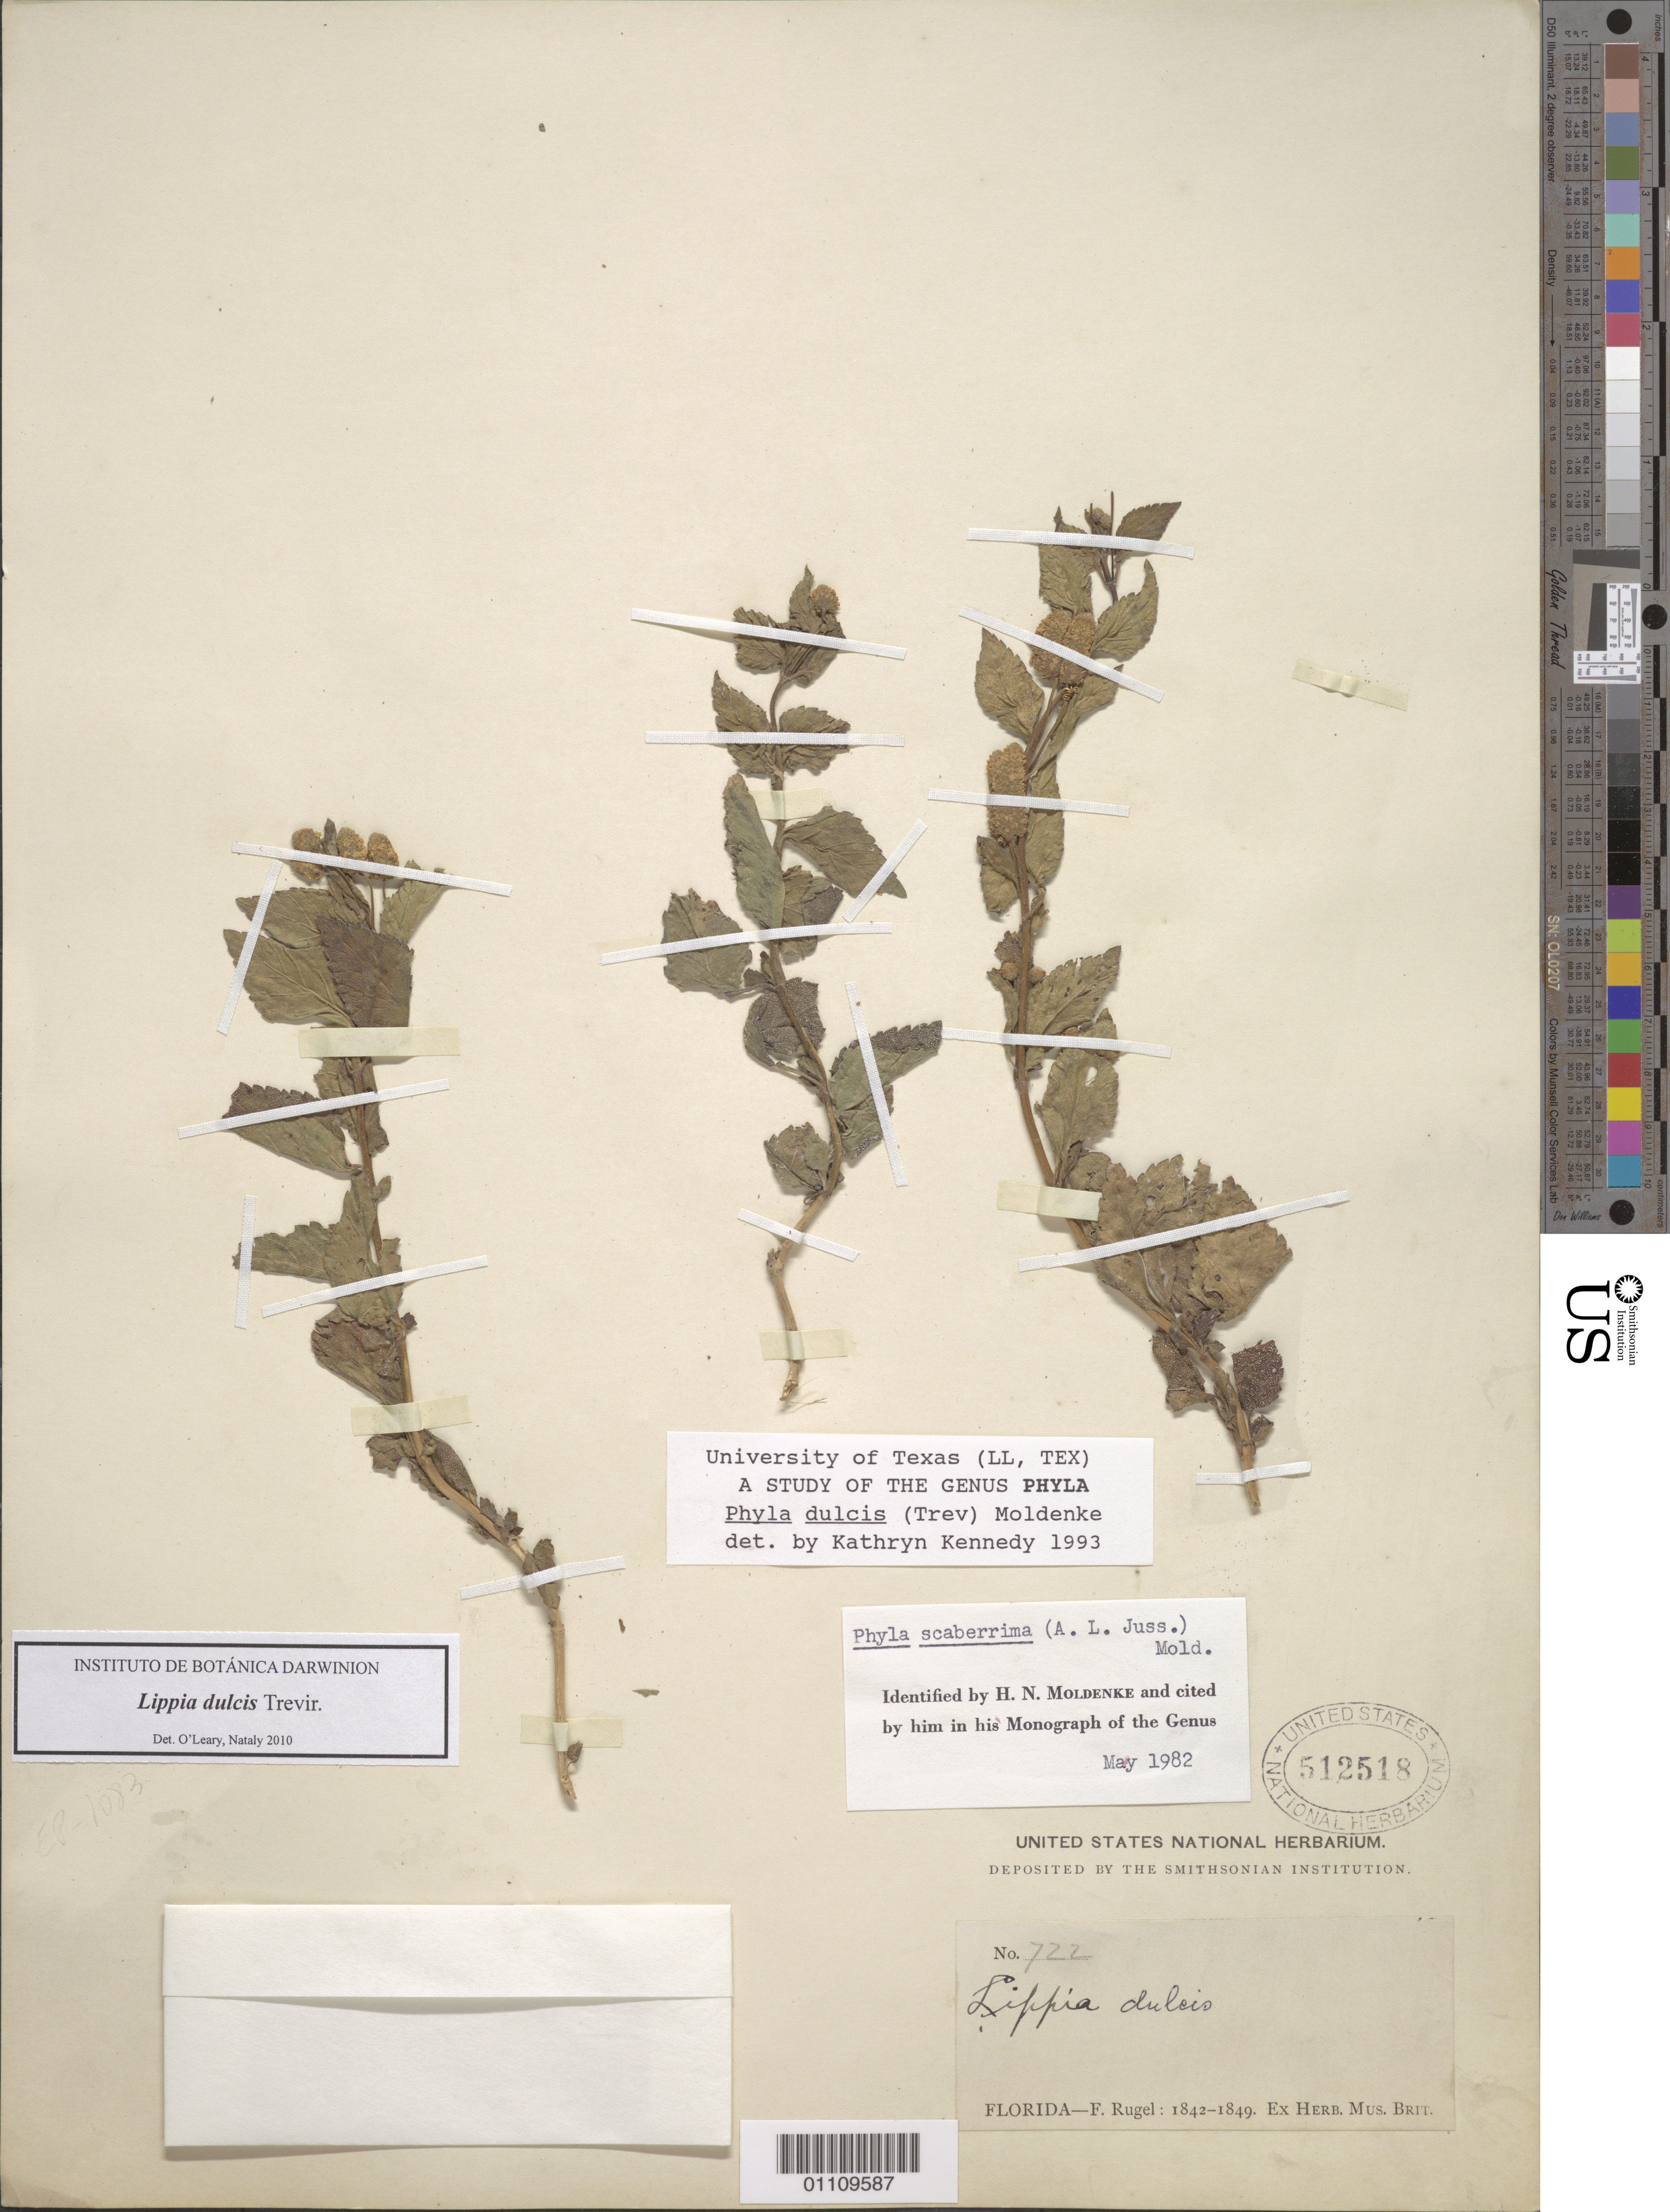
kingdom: Plantae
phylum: Tracheophyta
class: Magnoliopsida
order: Lamiales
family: Verbenaceae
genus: Phyla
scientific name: Phyla scaberrima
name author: (Juss. ex Pers.) Moldenke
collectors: F. Rugel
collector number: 7222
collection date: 1842/1849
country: United States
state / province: Florida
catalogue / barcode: US 512518